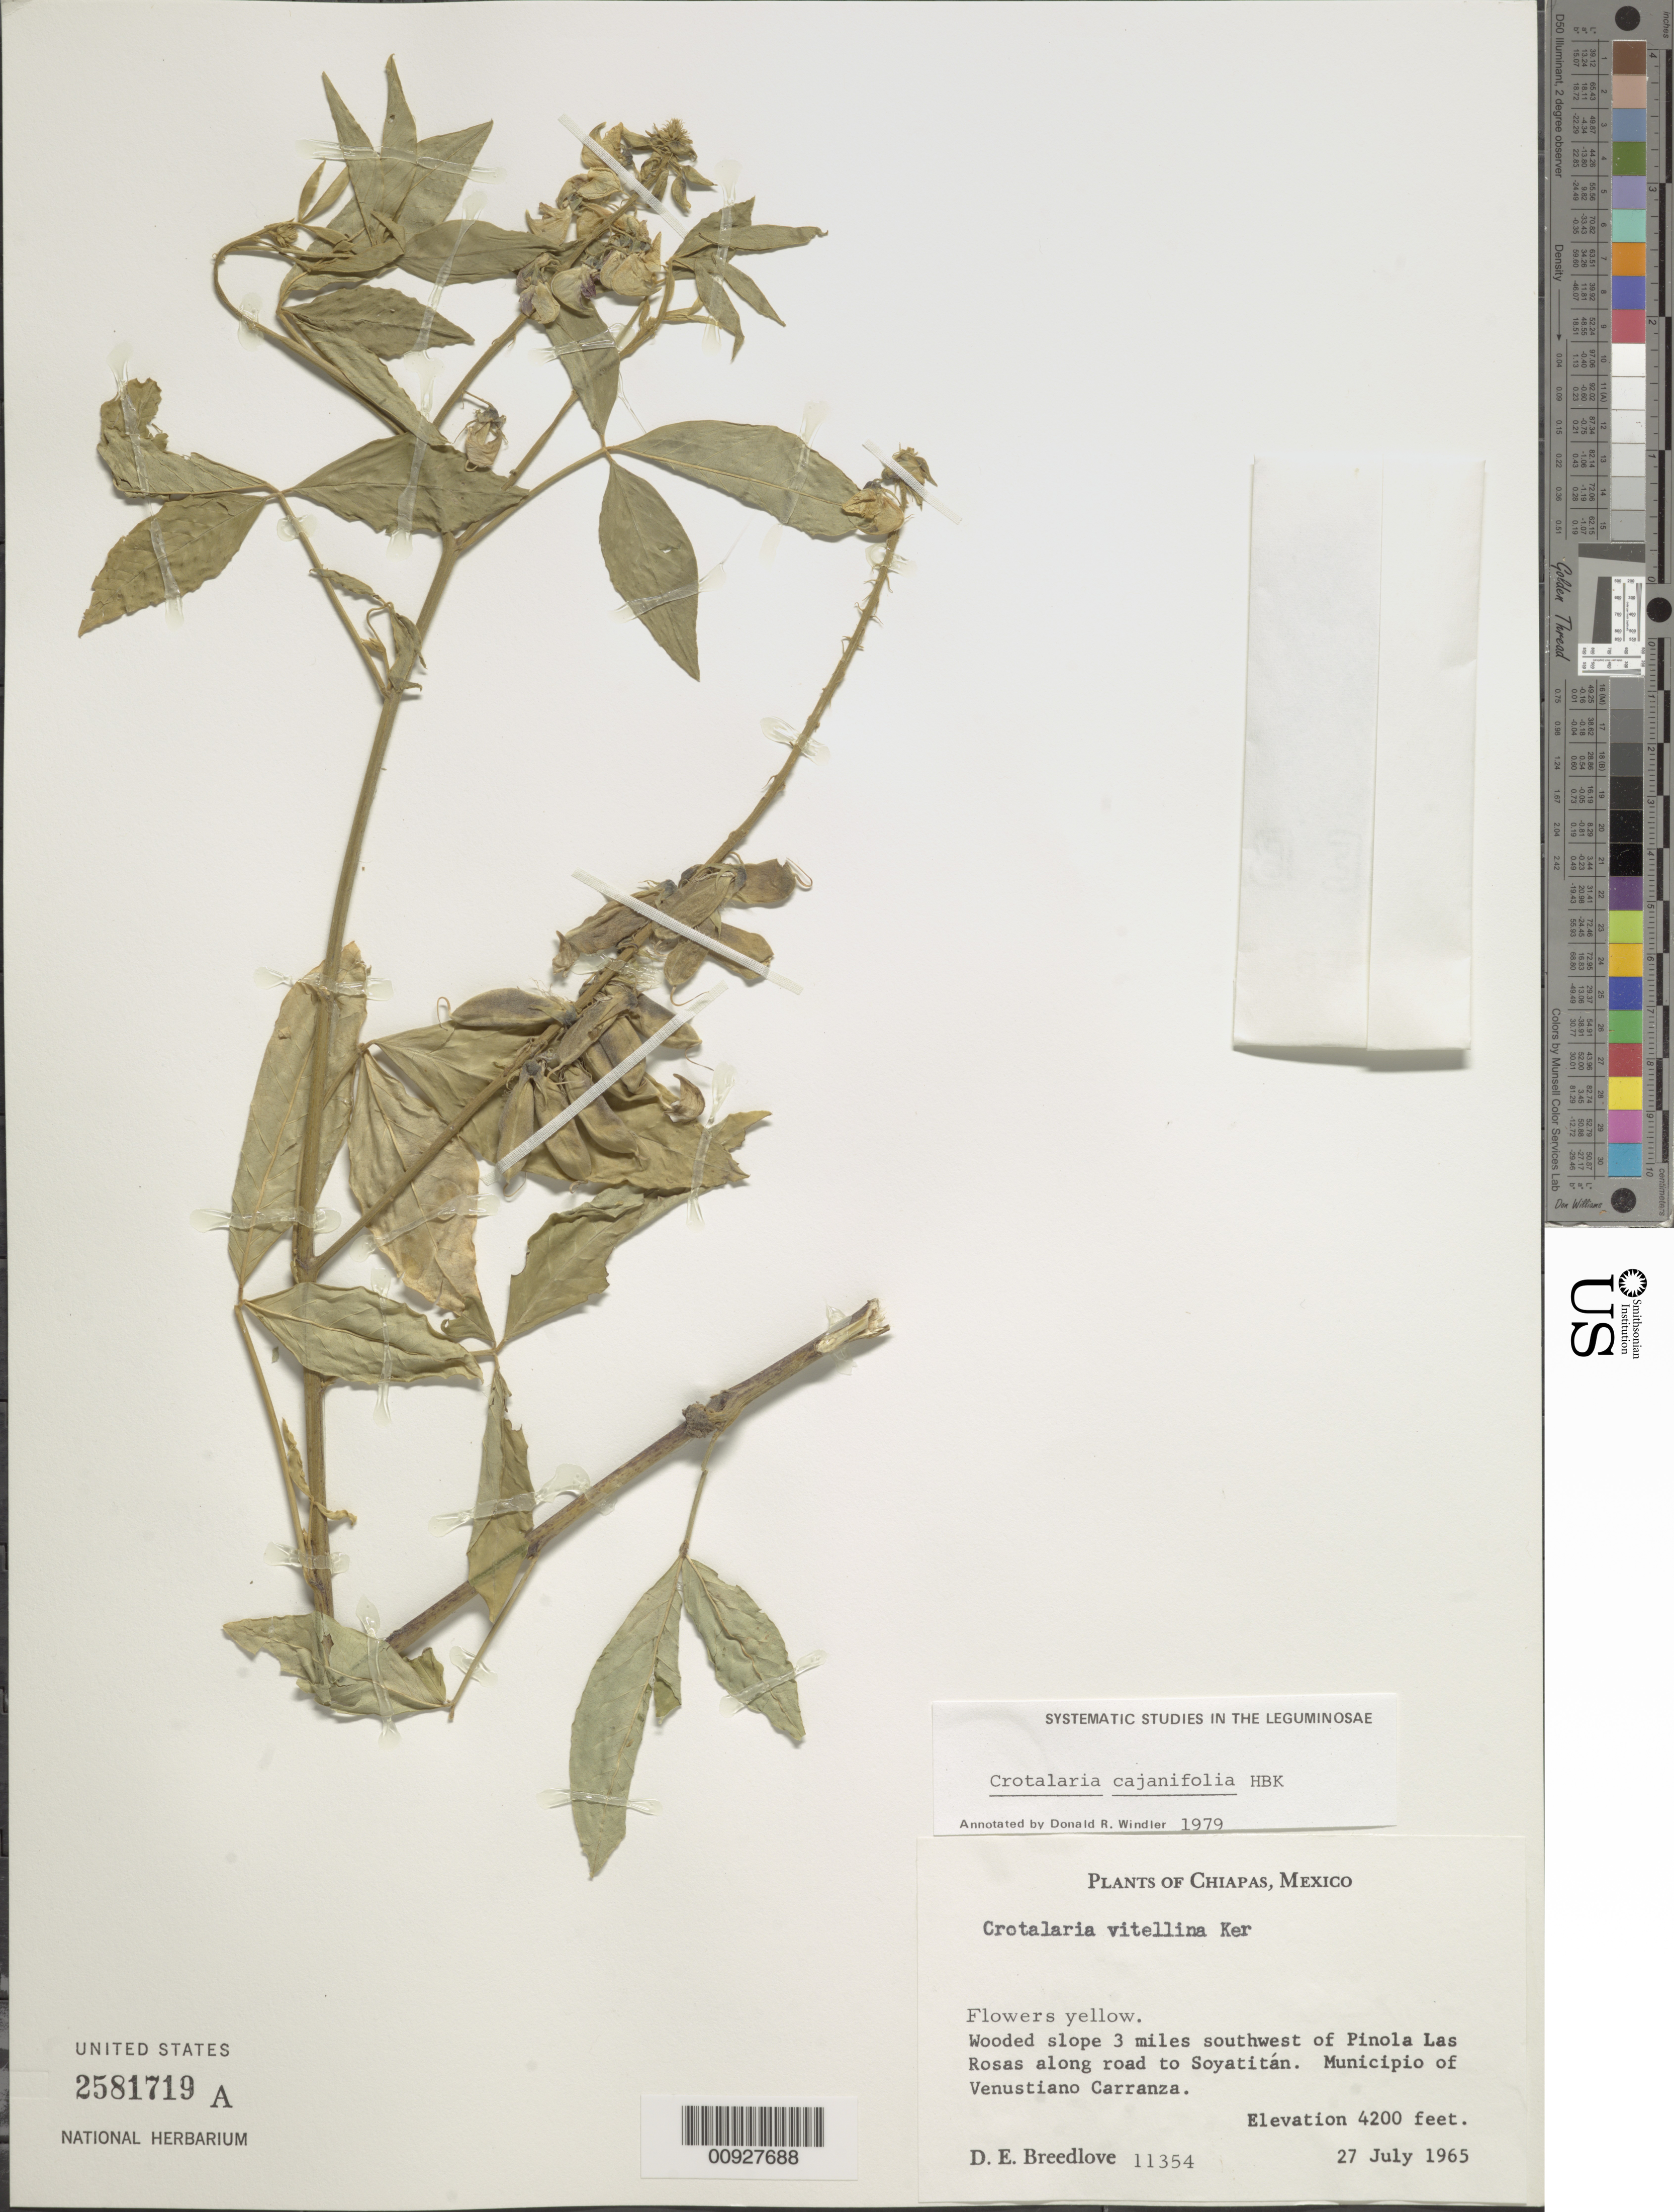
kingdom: Plantae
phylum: Tracheophyta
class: Magnoliopsida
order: Fabales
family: Fabaceae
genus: Crotalaria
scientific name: Crotalaria cajanifolia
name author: Kunth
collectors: D. E. Breedlove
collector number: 11354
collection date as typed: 27 Jul 1965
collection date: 1965-07-27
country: Mexico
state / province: Chiapas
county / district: Venustiano Carranza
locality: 3 miles southwest of Pinola Las Rosas along road to Soyatitán. Municipio of Venustiano Carranza, Chiapas.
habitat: Wooded slope.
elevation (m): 1280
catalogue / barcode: US 2581719A